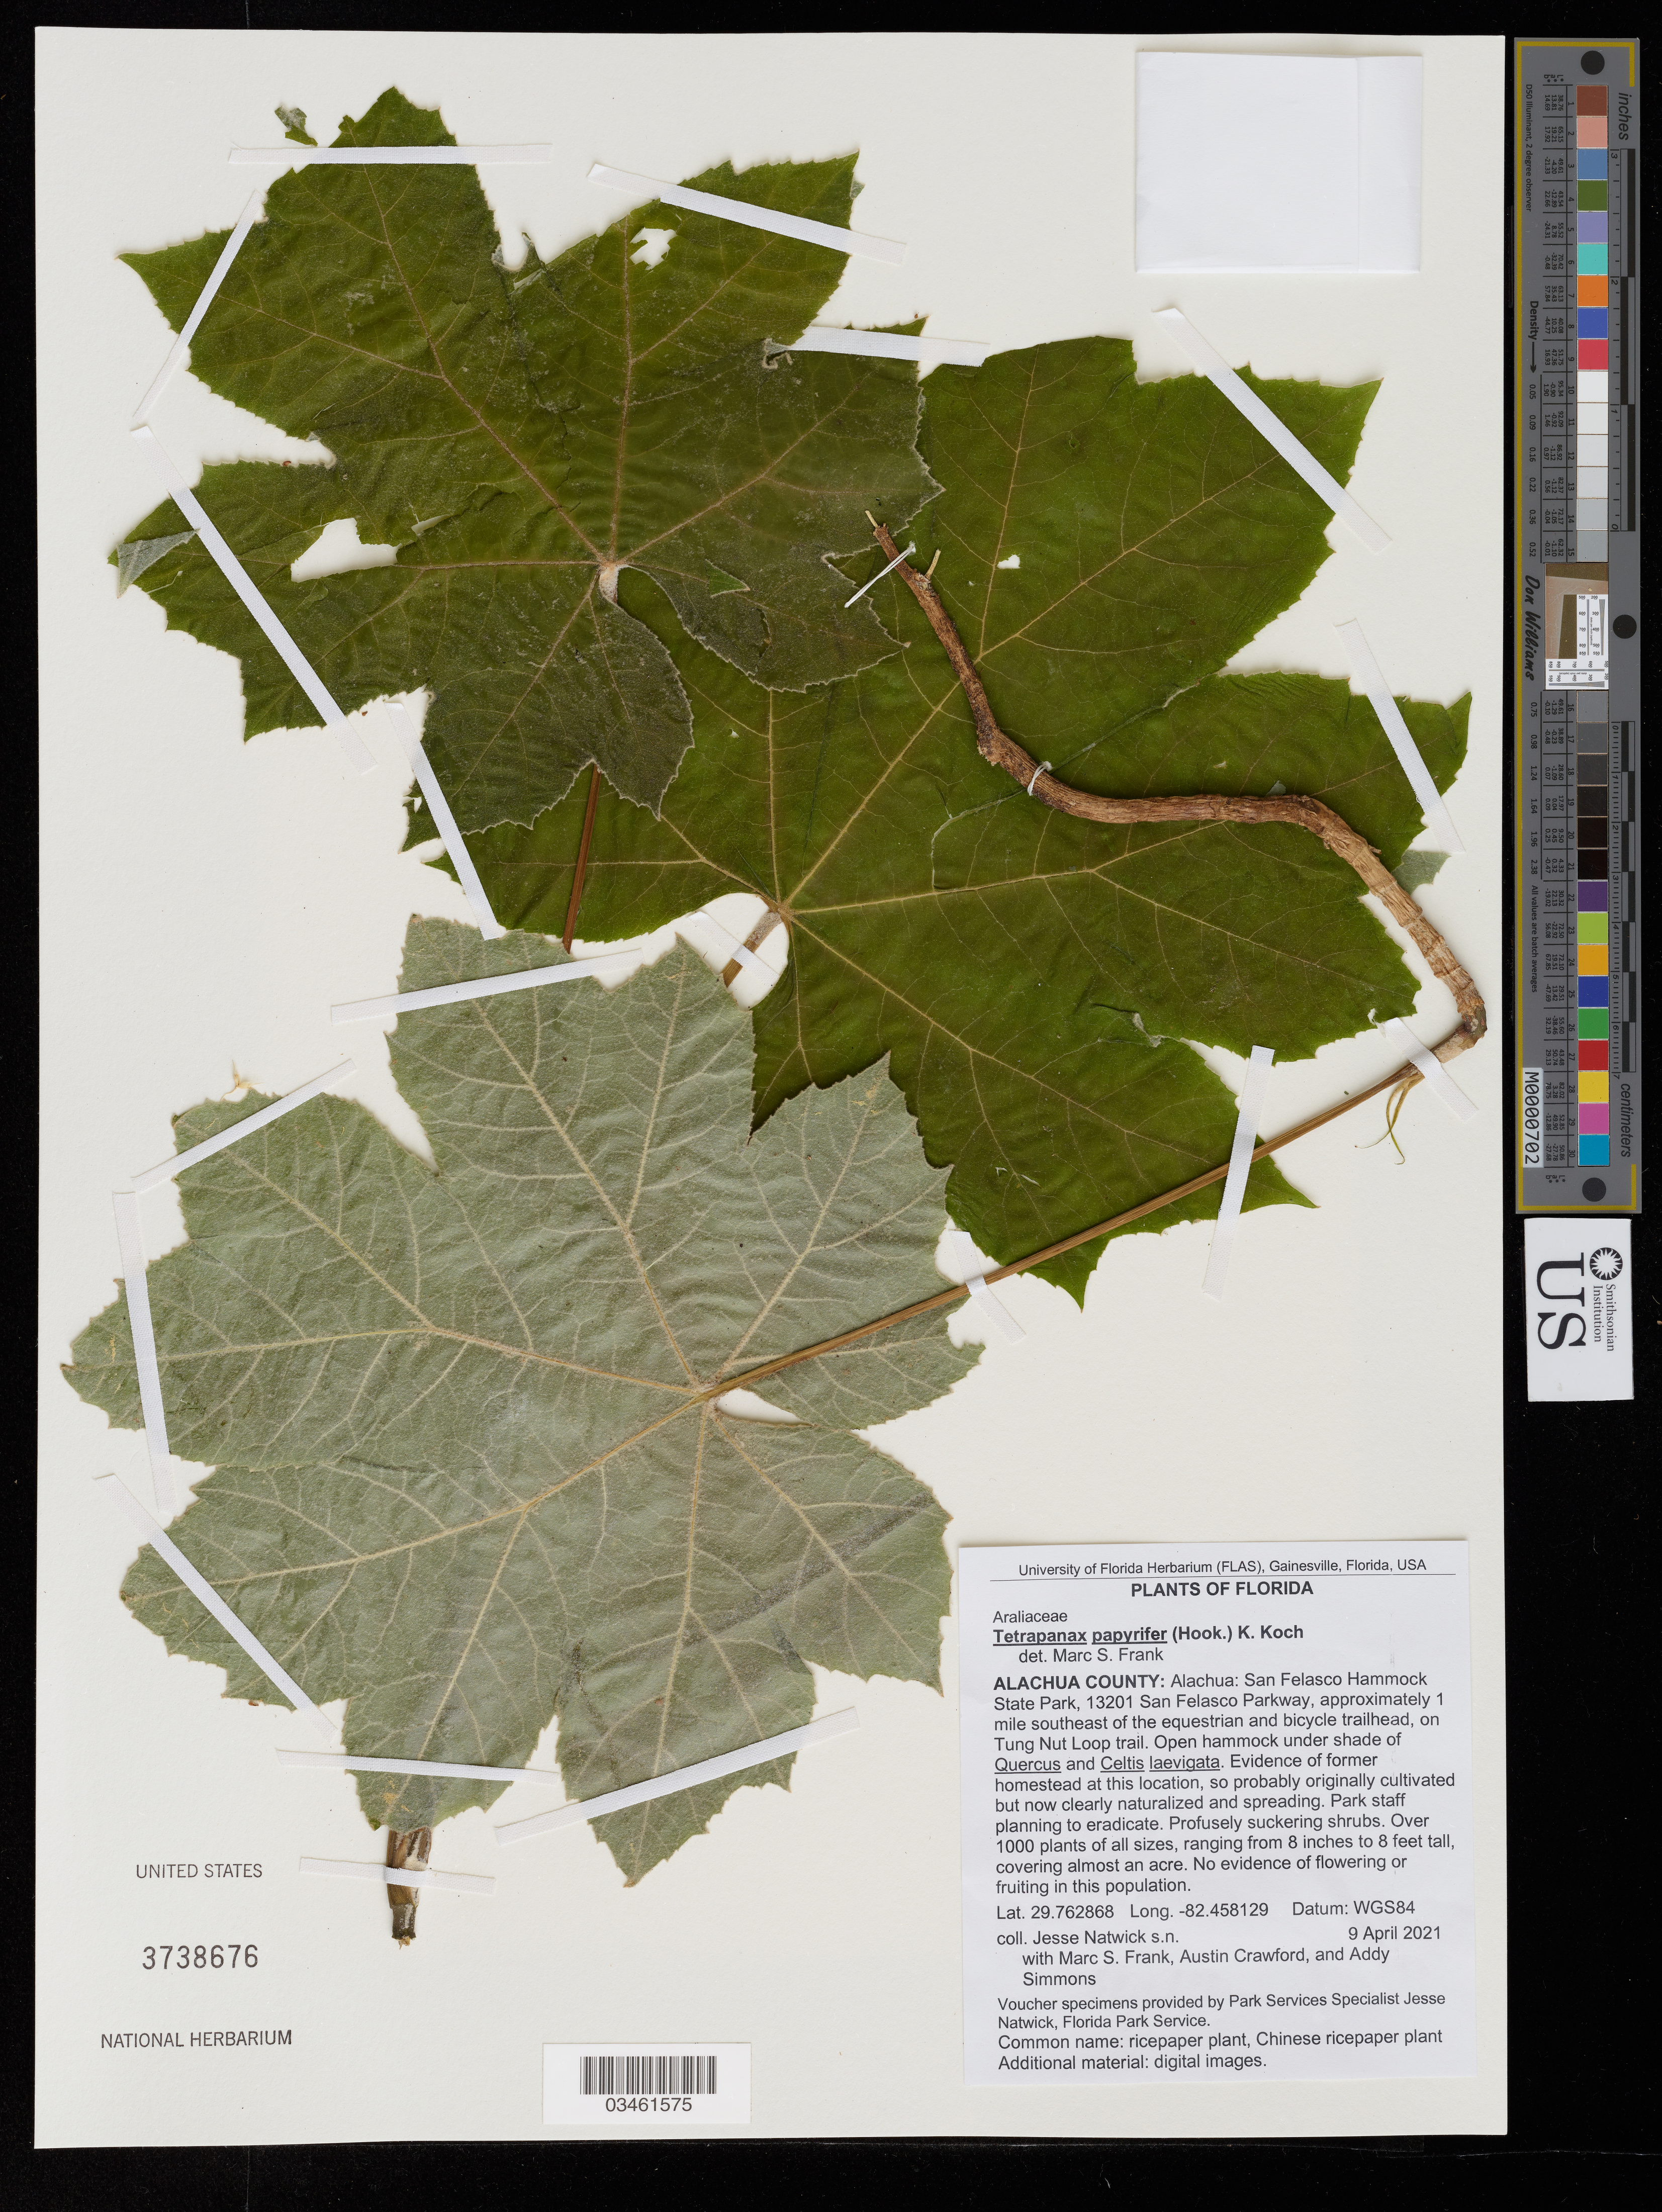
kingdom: Plantae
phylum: Tracheophyta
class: Magnoliopsida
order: Apiales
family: Araliaceae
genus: Tetrapanax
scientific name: Tetrapanax papyrifer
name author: (Hook.) K. Koch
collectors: J. Natwick, M. Frank, A. Crawford & A. Simmons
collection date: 2012-04-09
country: United States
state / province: Florida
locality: Alachua County: Alachua: San Felasco Hammock State Park, 13201 San Felasco Parkway, approximately 1 mile southeast of the equestrian and bicycle trailhead, on Tung Nut Loop trail.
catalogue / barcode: US 3738676